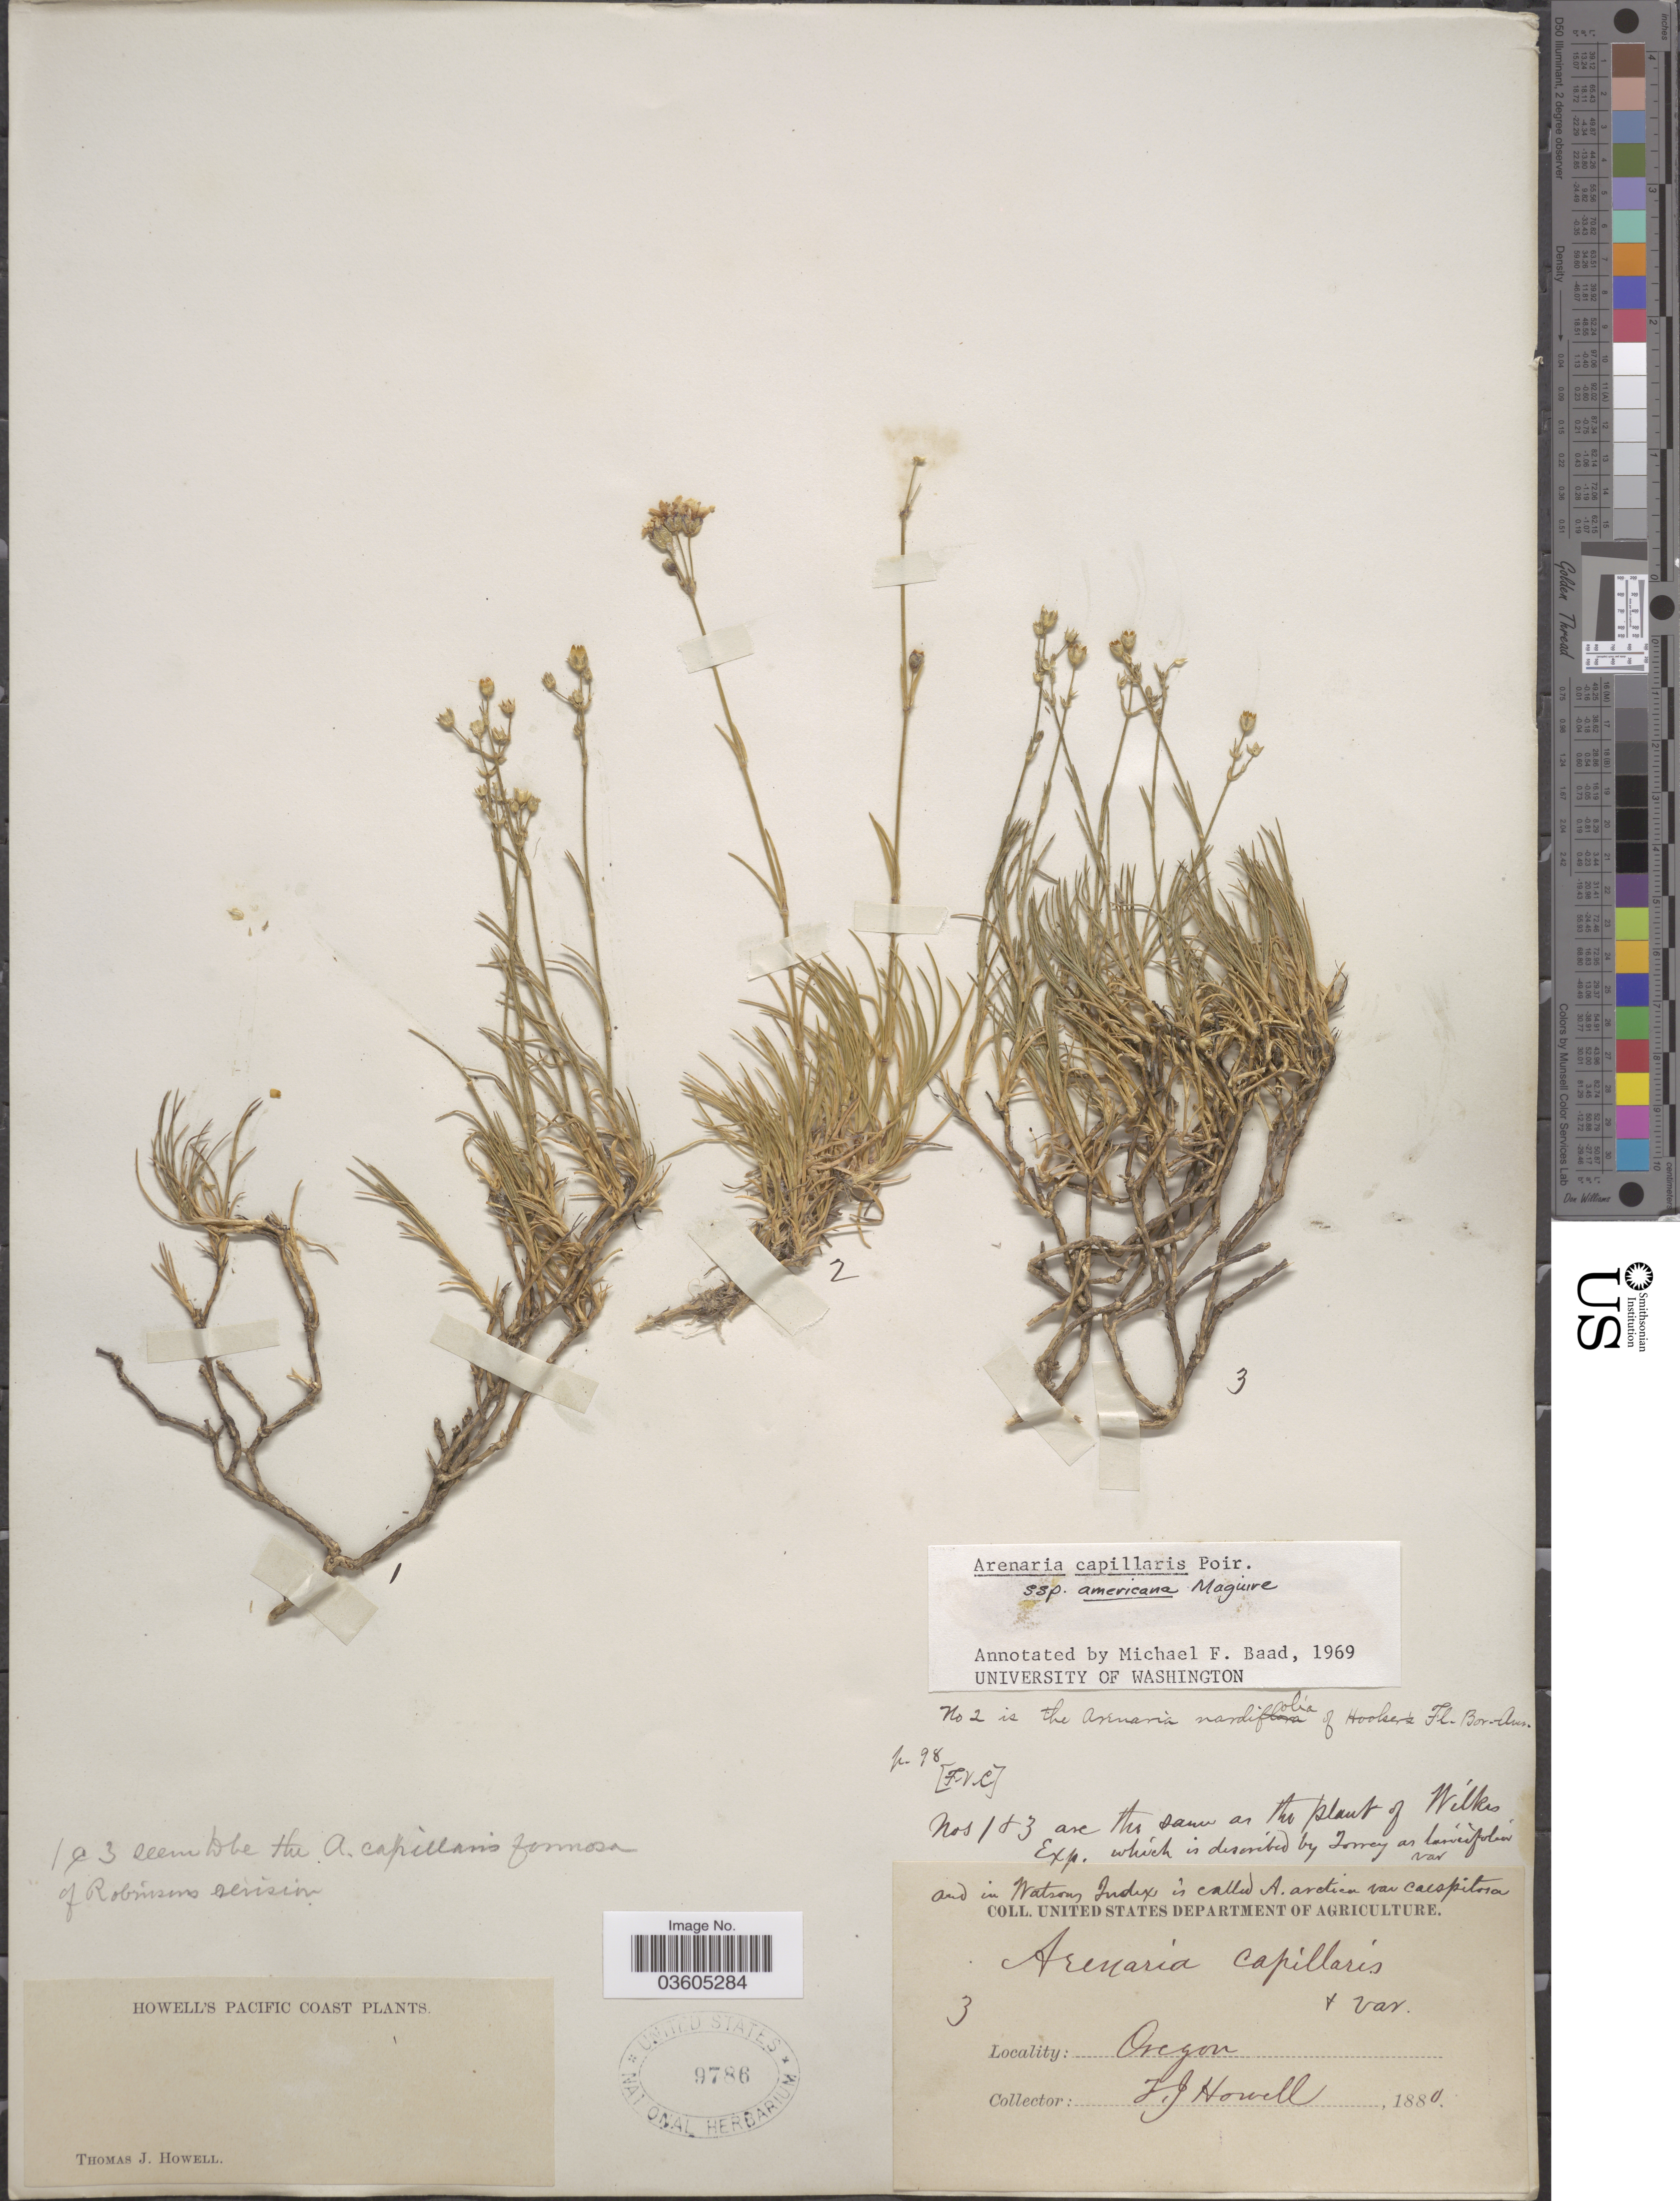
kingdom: Plantae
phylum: Tracheophyta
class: Magnoliopsida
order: Caryophyllales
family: Caryophyllaceae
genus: Eremogone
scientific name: Eremogone capillaris var. americana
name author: (Maguire) R.L. Hartm. & Rabeler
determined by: U.S. National Herbarium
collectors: T. J. Howell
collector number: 3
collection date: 1880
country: United States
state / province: Oregon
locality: Pacific Coast.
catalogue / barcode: US 9786